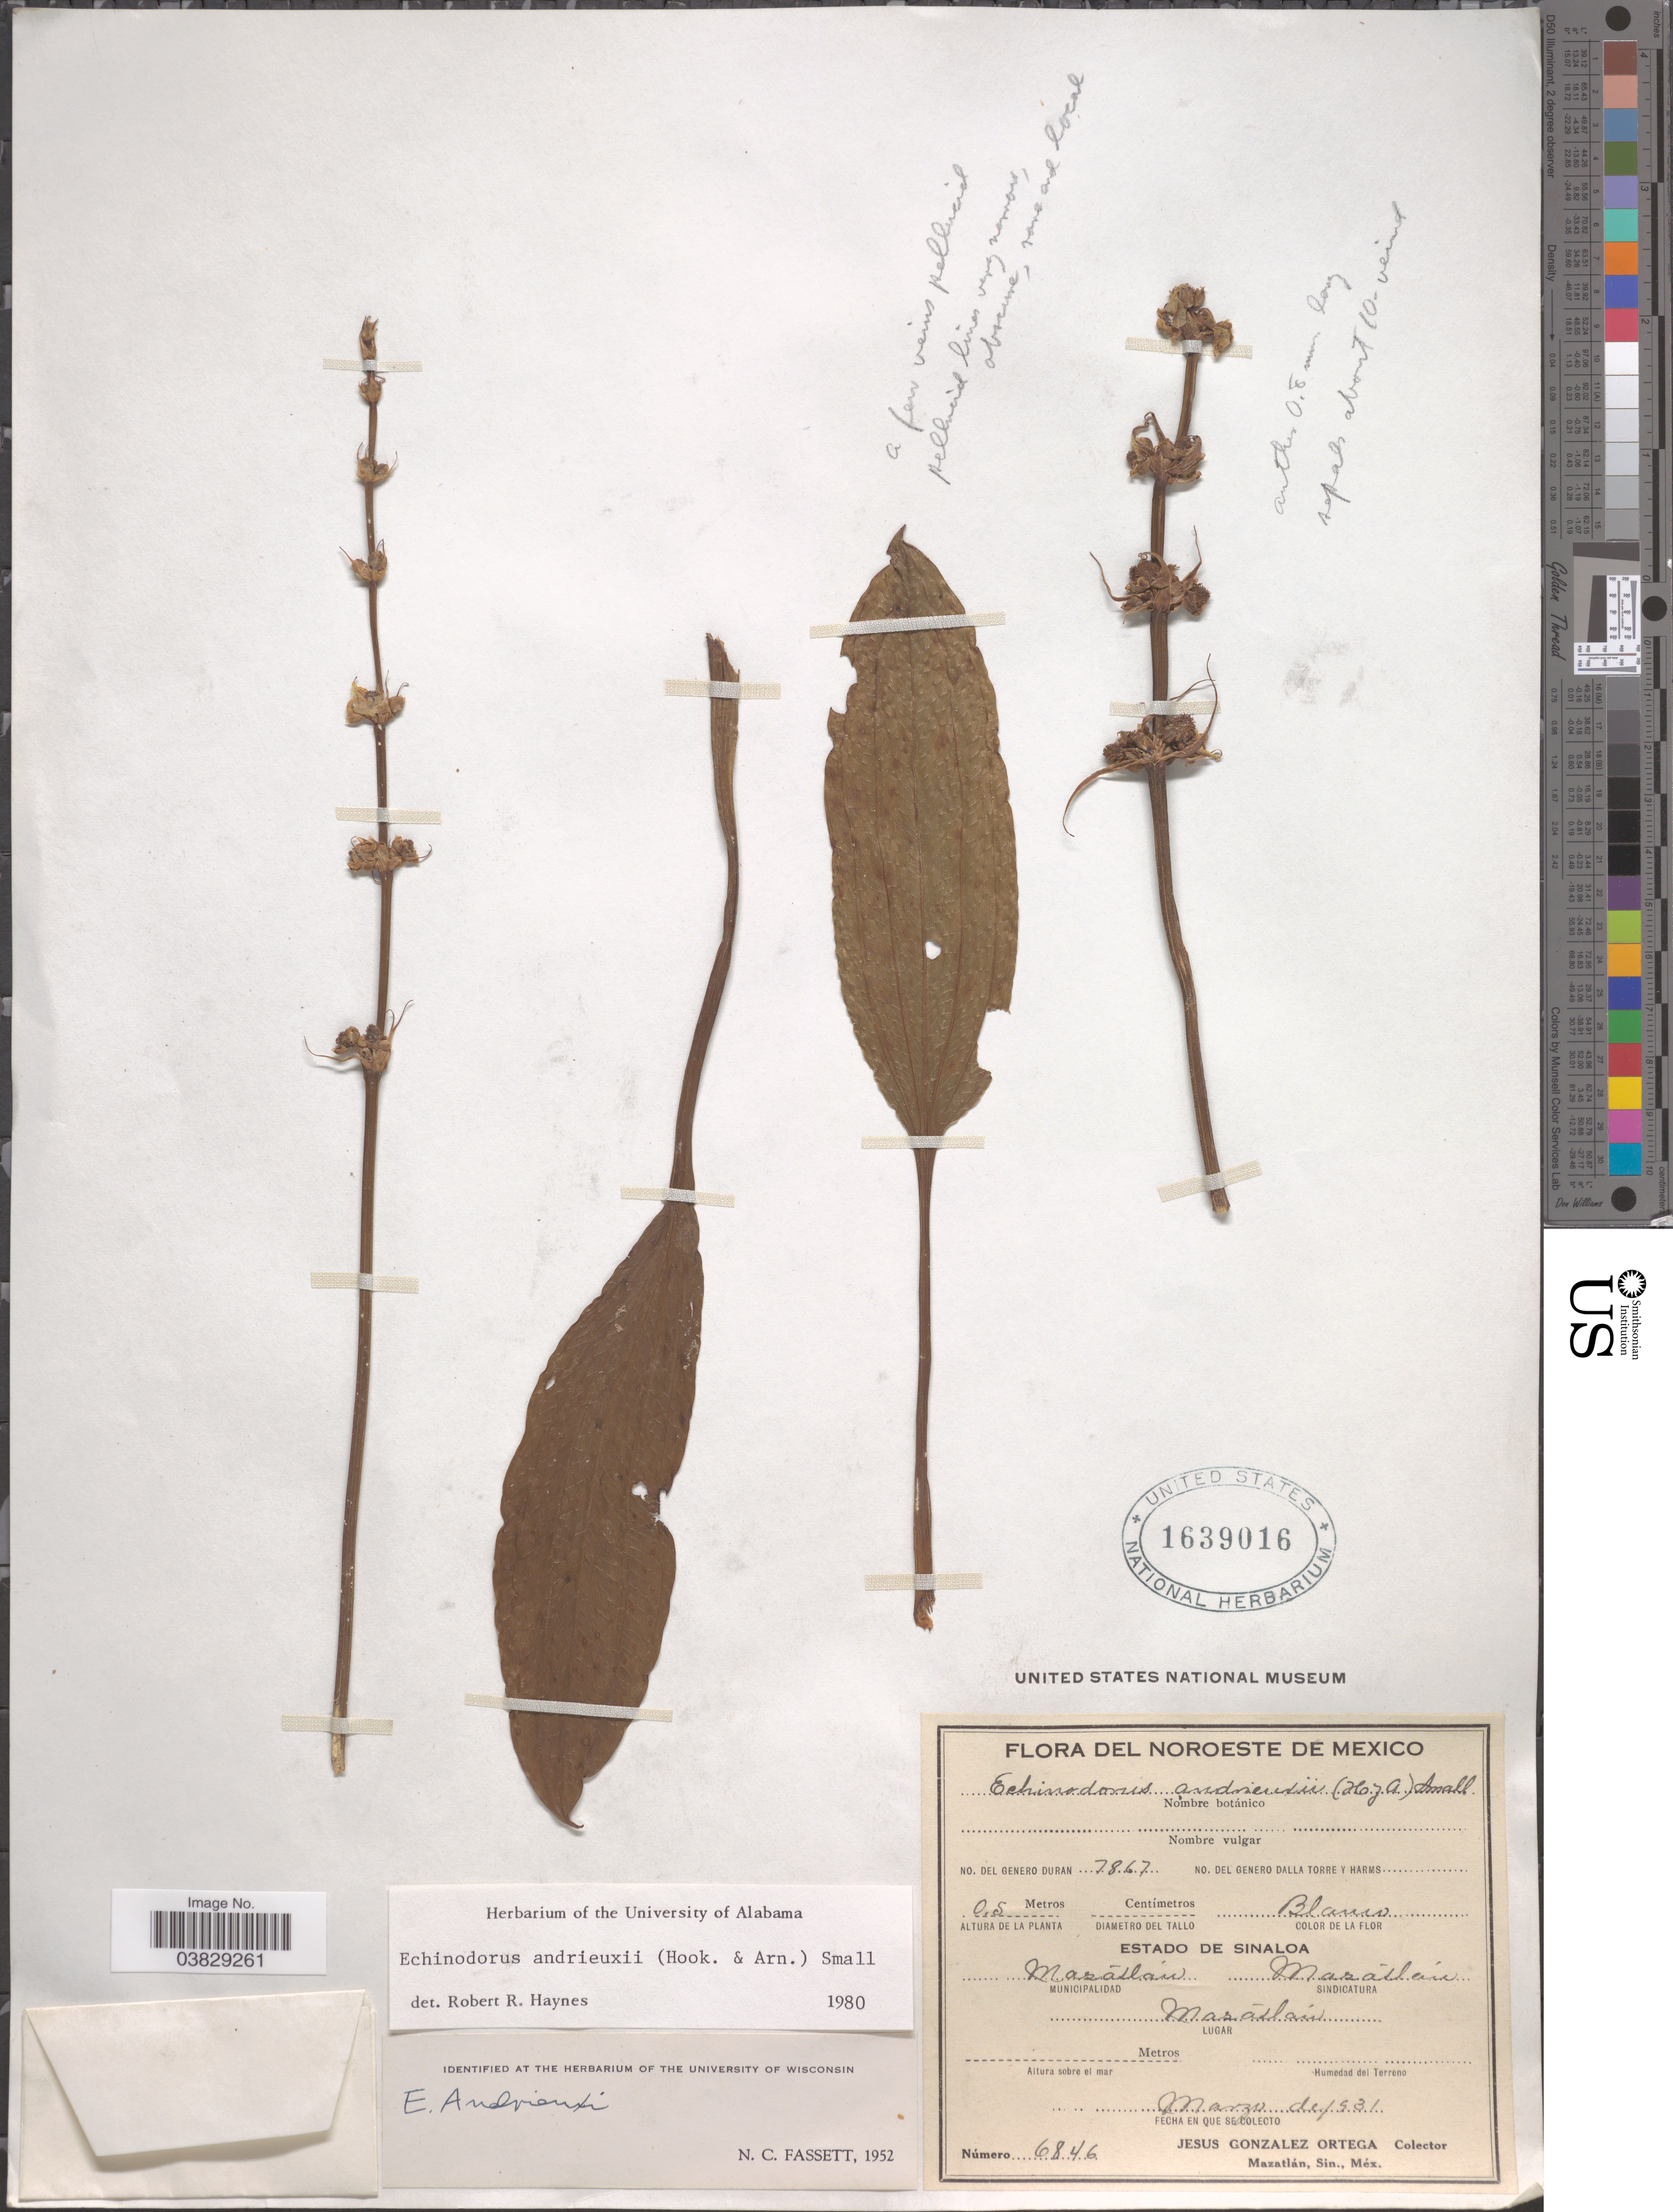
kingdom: Plantae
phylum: Tracheophyta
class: Liliopsida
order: Alismatales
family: Alismataceae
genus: Echinodorus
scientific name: Echinodorus andrieuxii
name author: (Hook. & Arn.) Small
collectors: J. Ortega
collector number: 6846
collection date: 1931-03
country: Mexico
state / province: Sinaloa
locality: Municipalidad Mazátlán. Sindicatura Mazátlán. Lugar Mazátlán.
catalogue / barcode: US 1639016